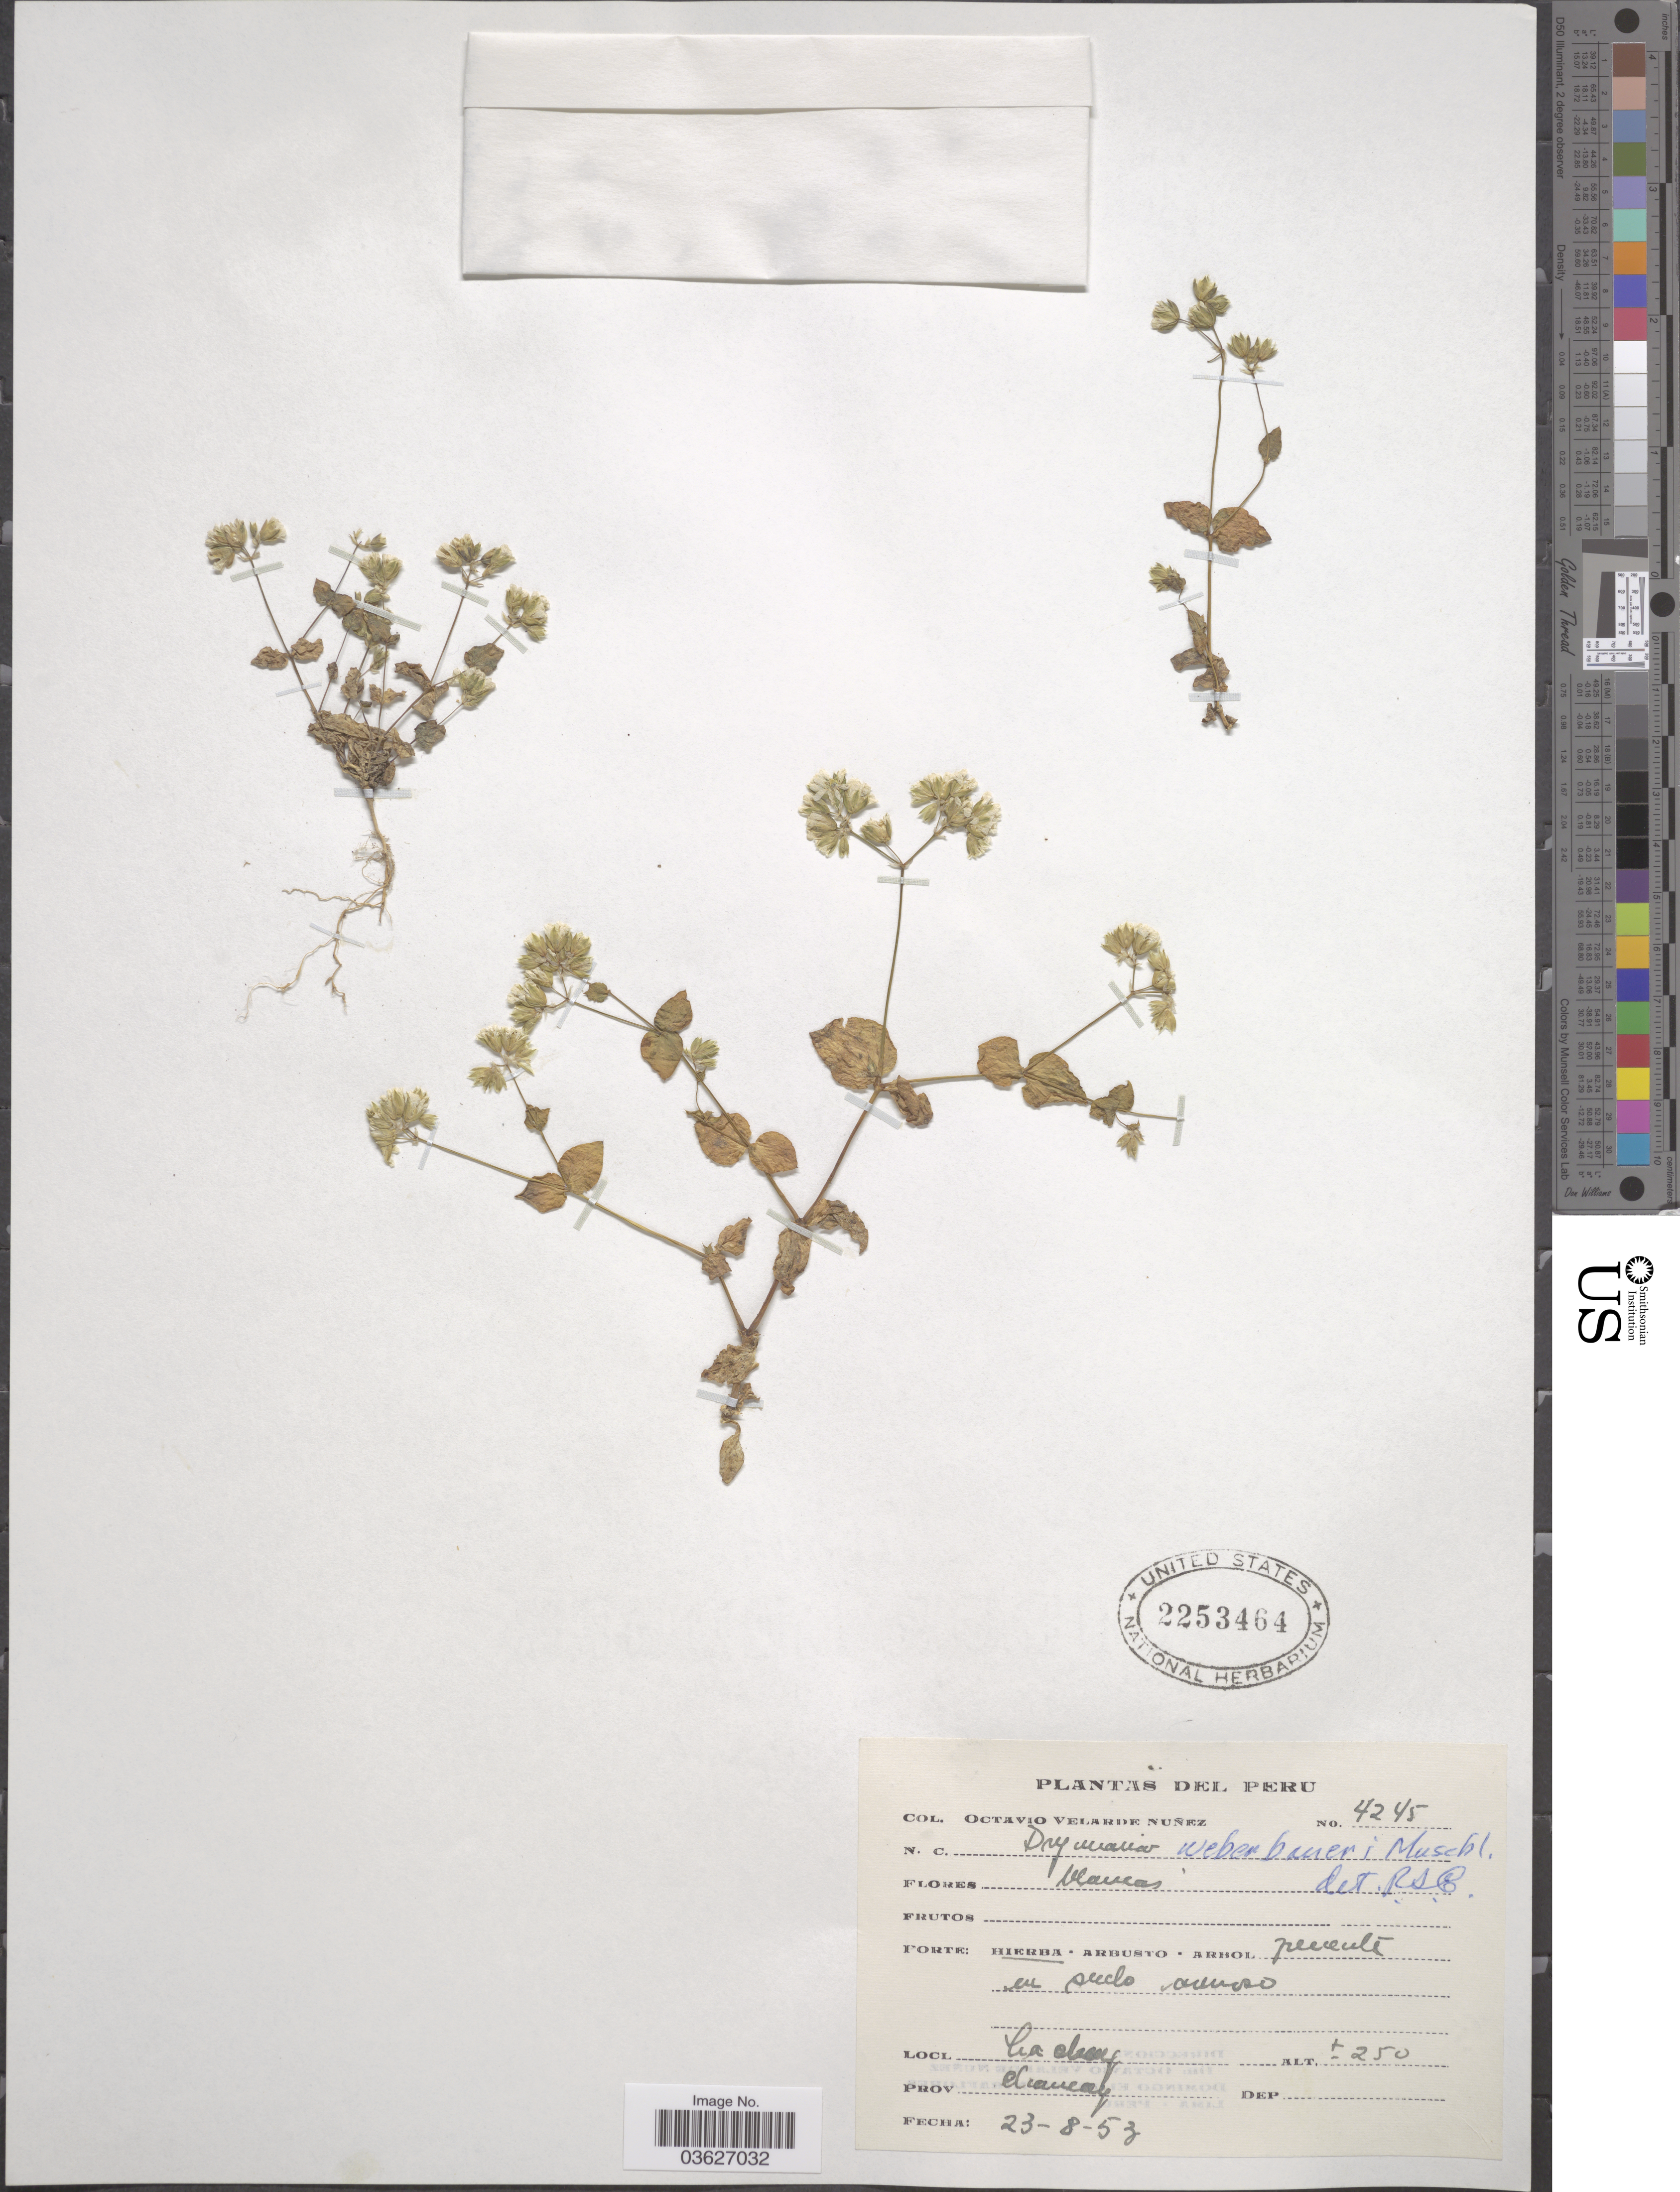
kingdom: Plantae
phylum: Tracheophyta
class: Magnoliopsida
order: Caryophyllales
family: Caryophyllaceae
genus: Drymaria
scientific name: Drymaria paposana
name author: Phil.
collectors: O. Velarde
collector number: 4245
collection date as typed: Transcribed d/m/y: 23/8/53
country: Peru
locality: Cachuy, Abancay [interpreted]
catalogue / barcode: US 2253464